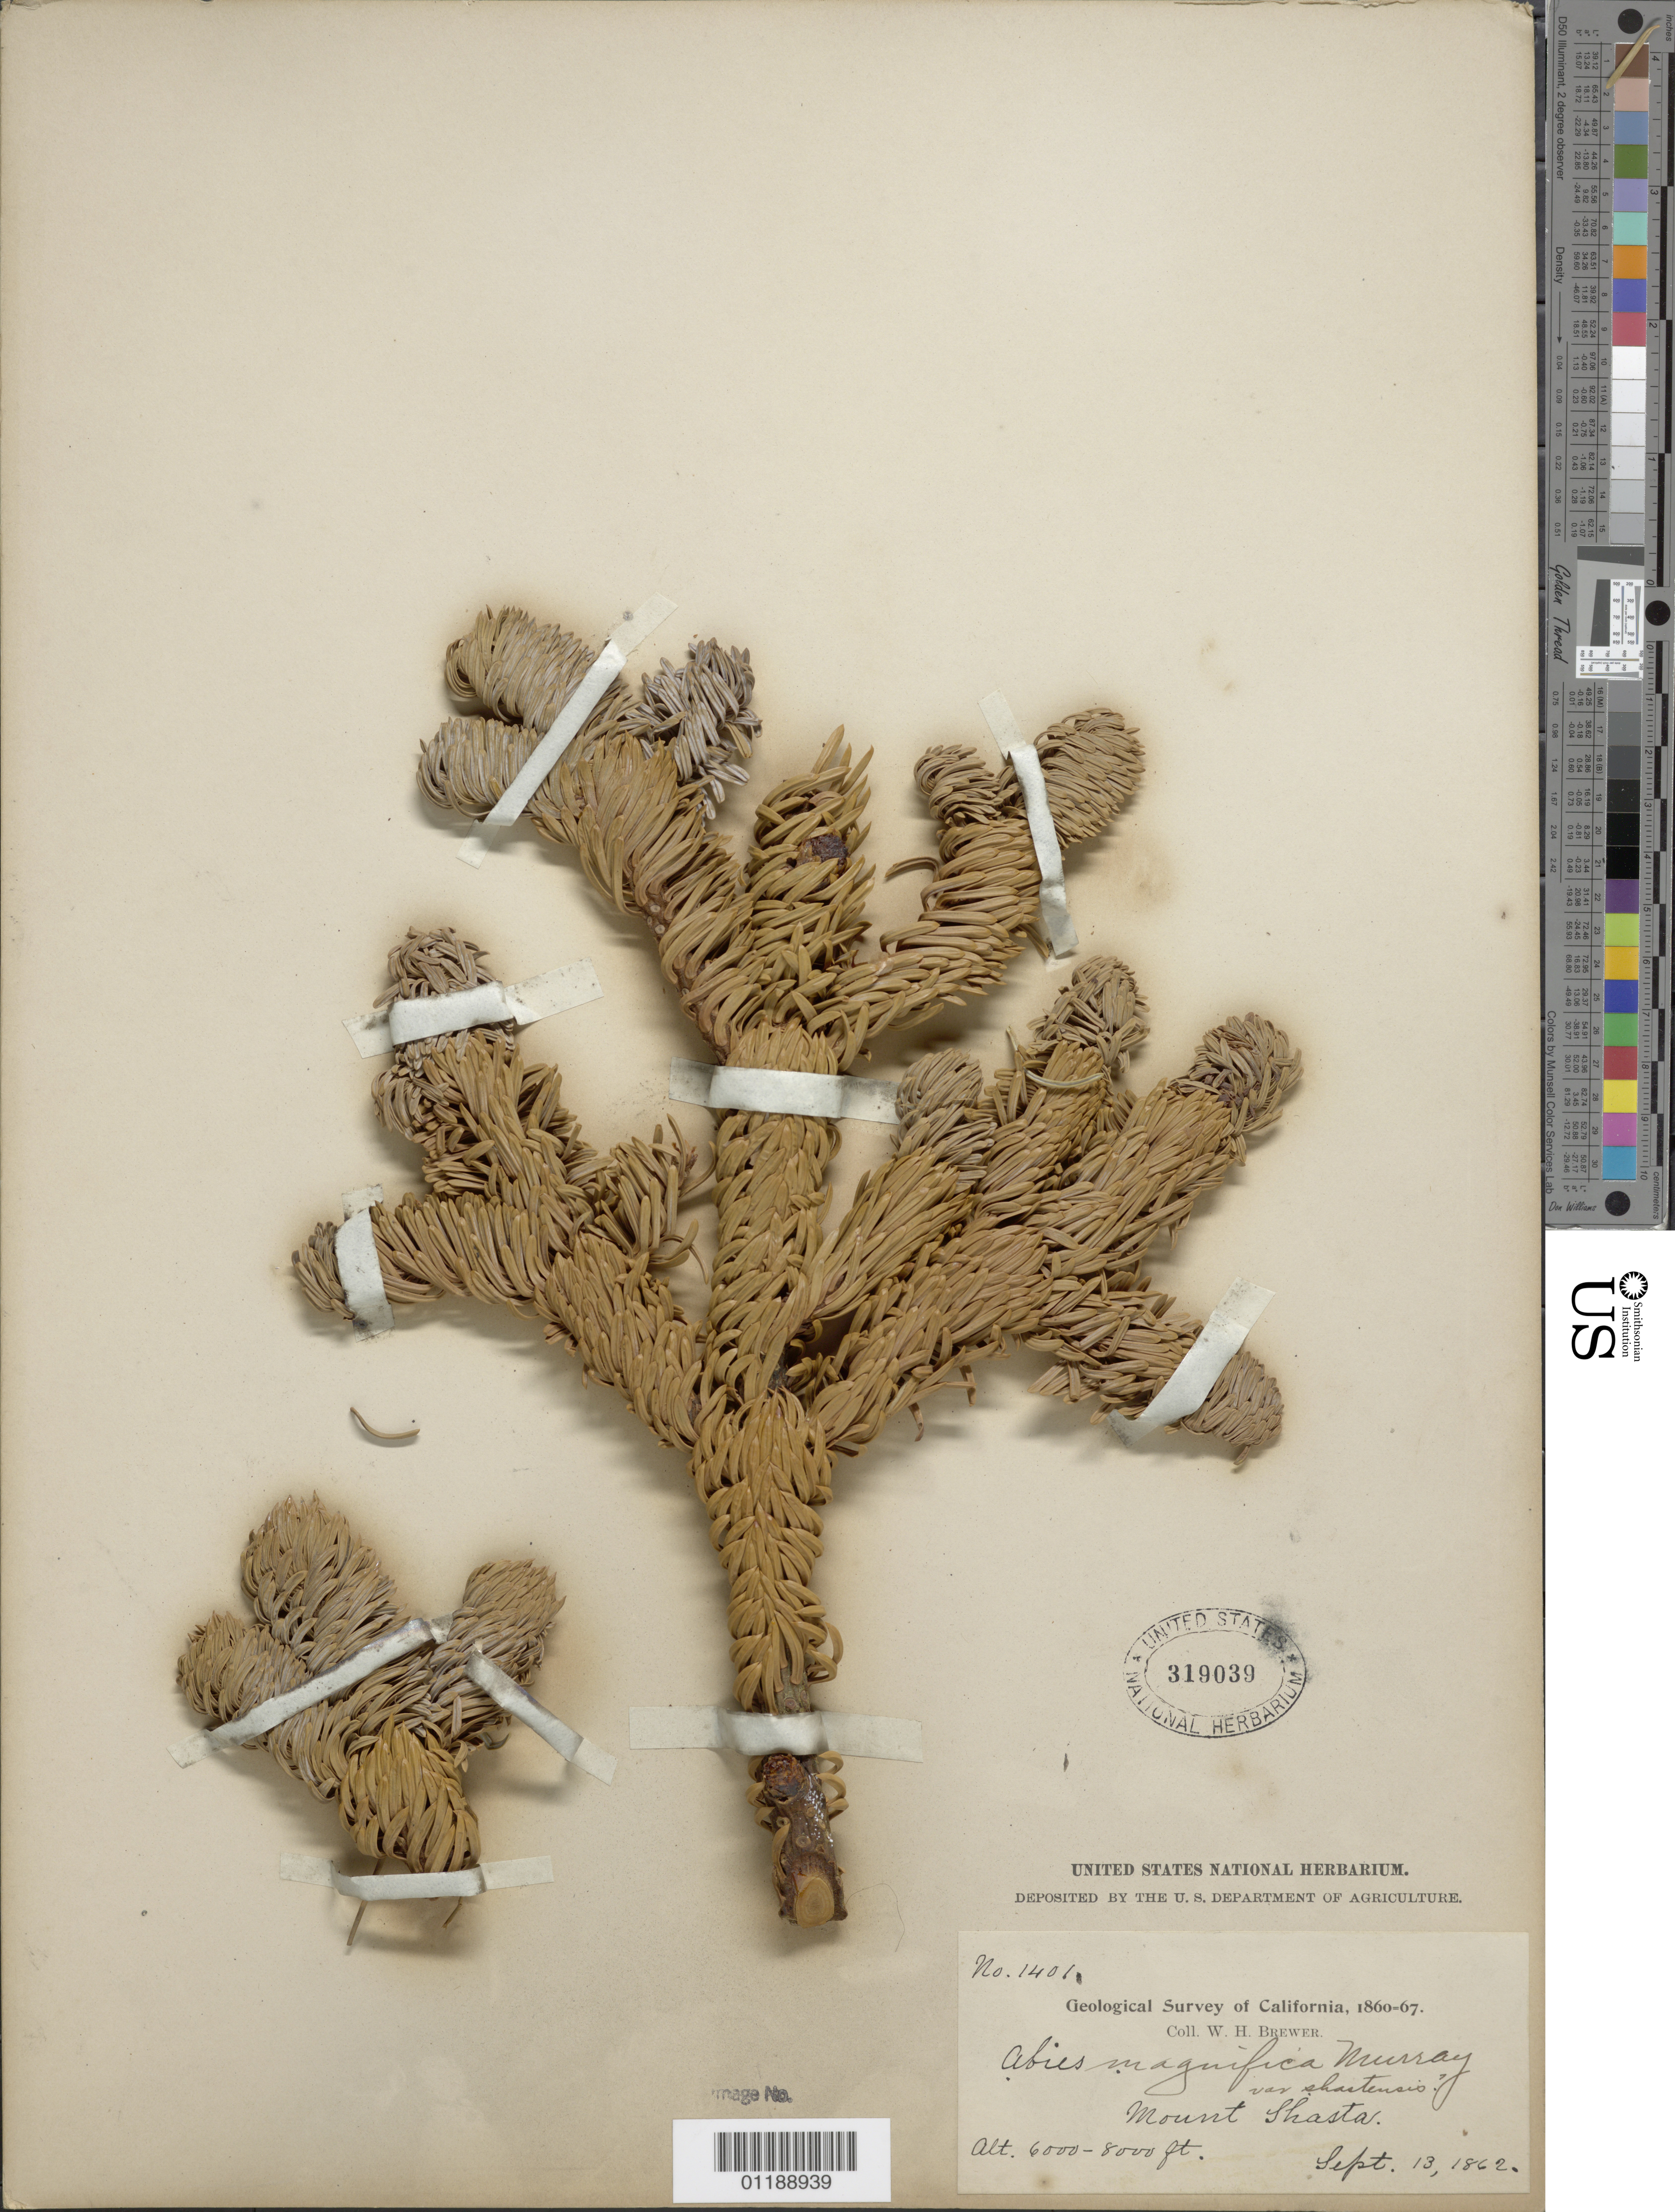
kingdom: Plantae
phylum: Tracheophyta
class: Pinopsida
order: Pinales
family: Pinaceae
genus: Abies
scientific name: Abies magnifica var. shastensis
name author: Lemmon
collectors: W. H. Brewer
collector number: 1401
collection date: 1862-09-13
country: United States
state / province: California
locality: Mount Shasta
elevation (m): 1829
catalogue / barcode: US 319039